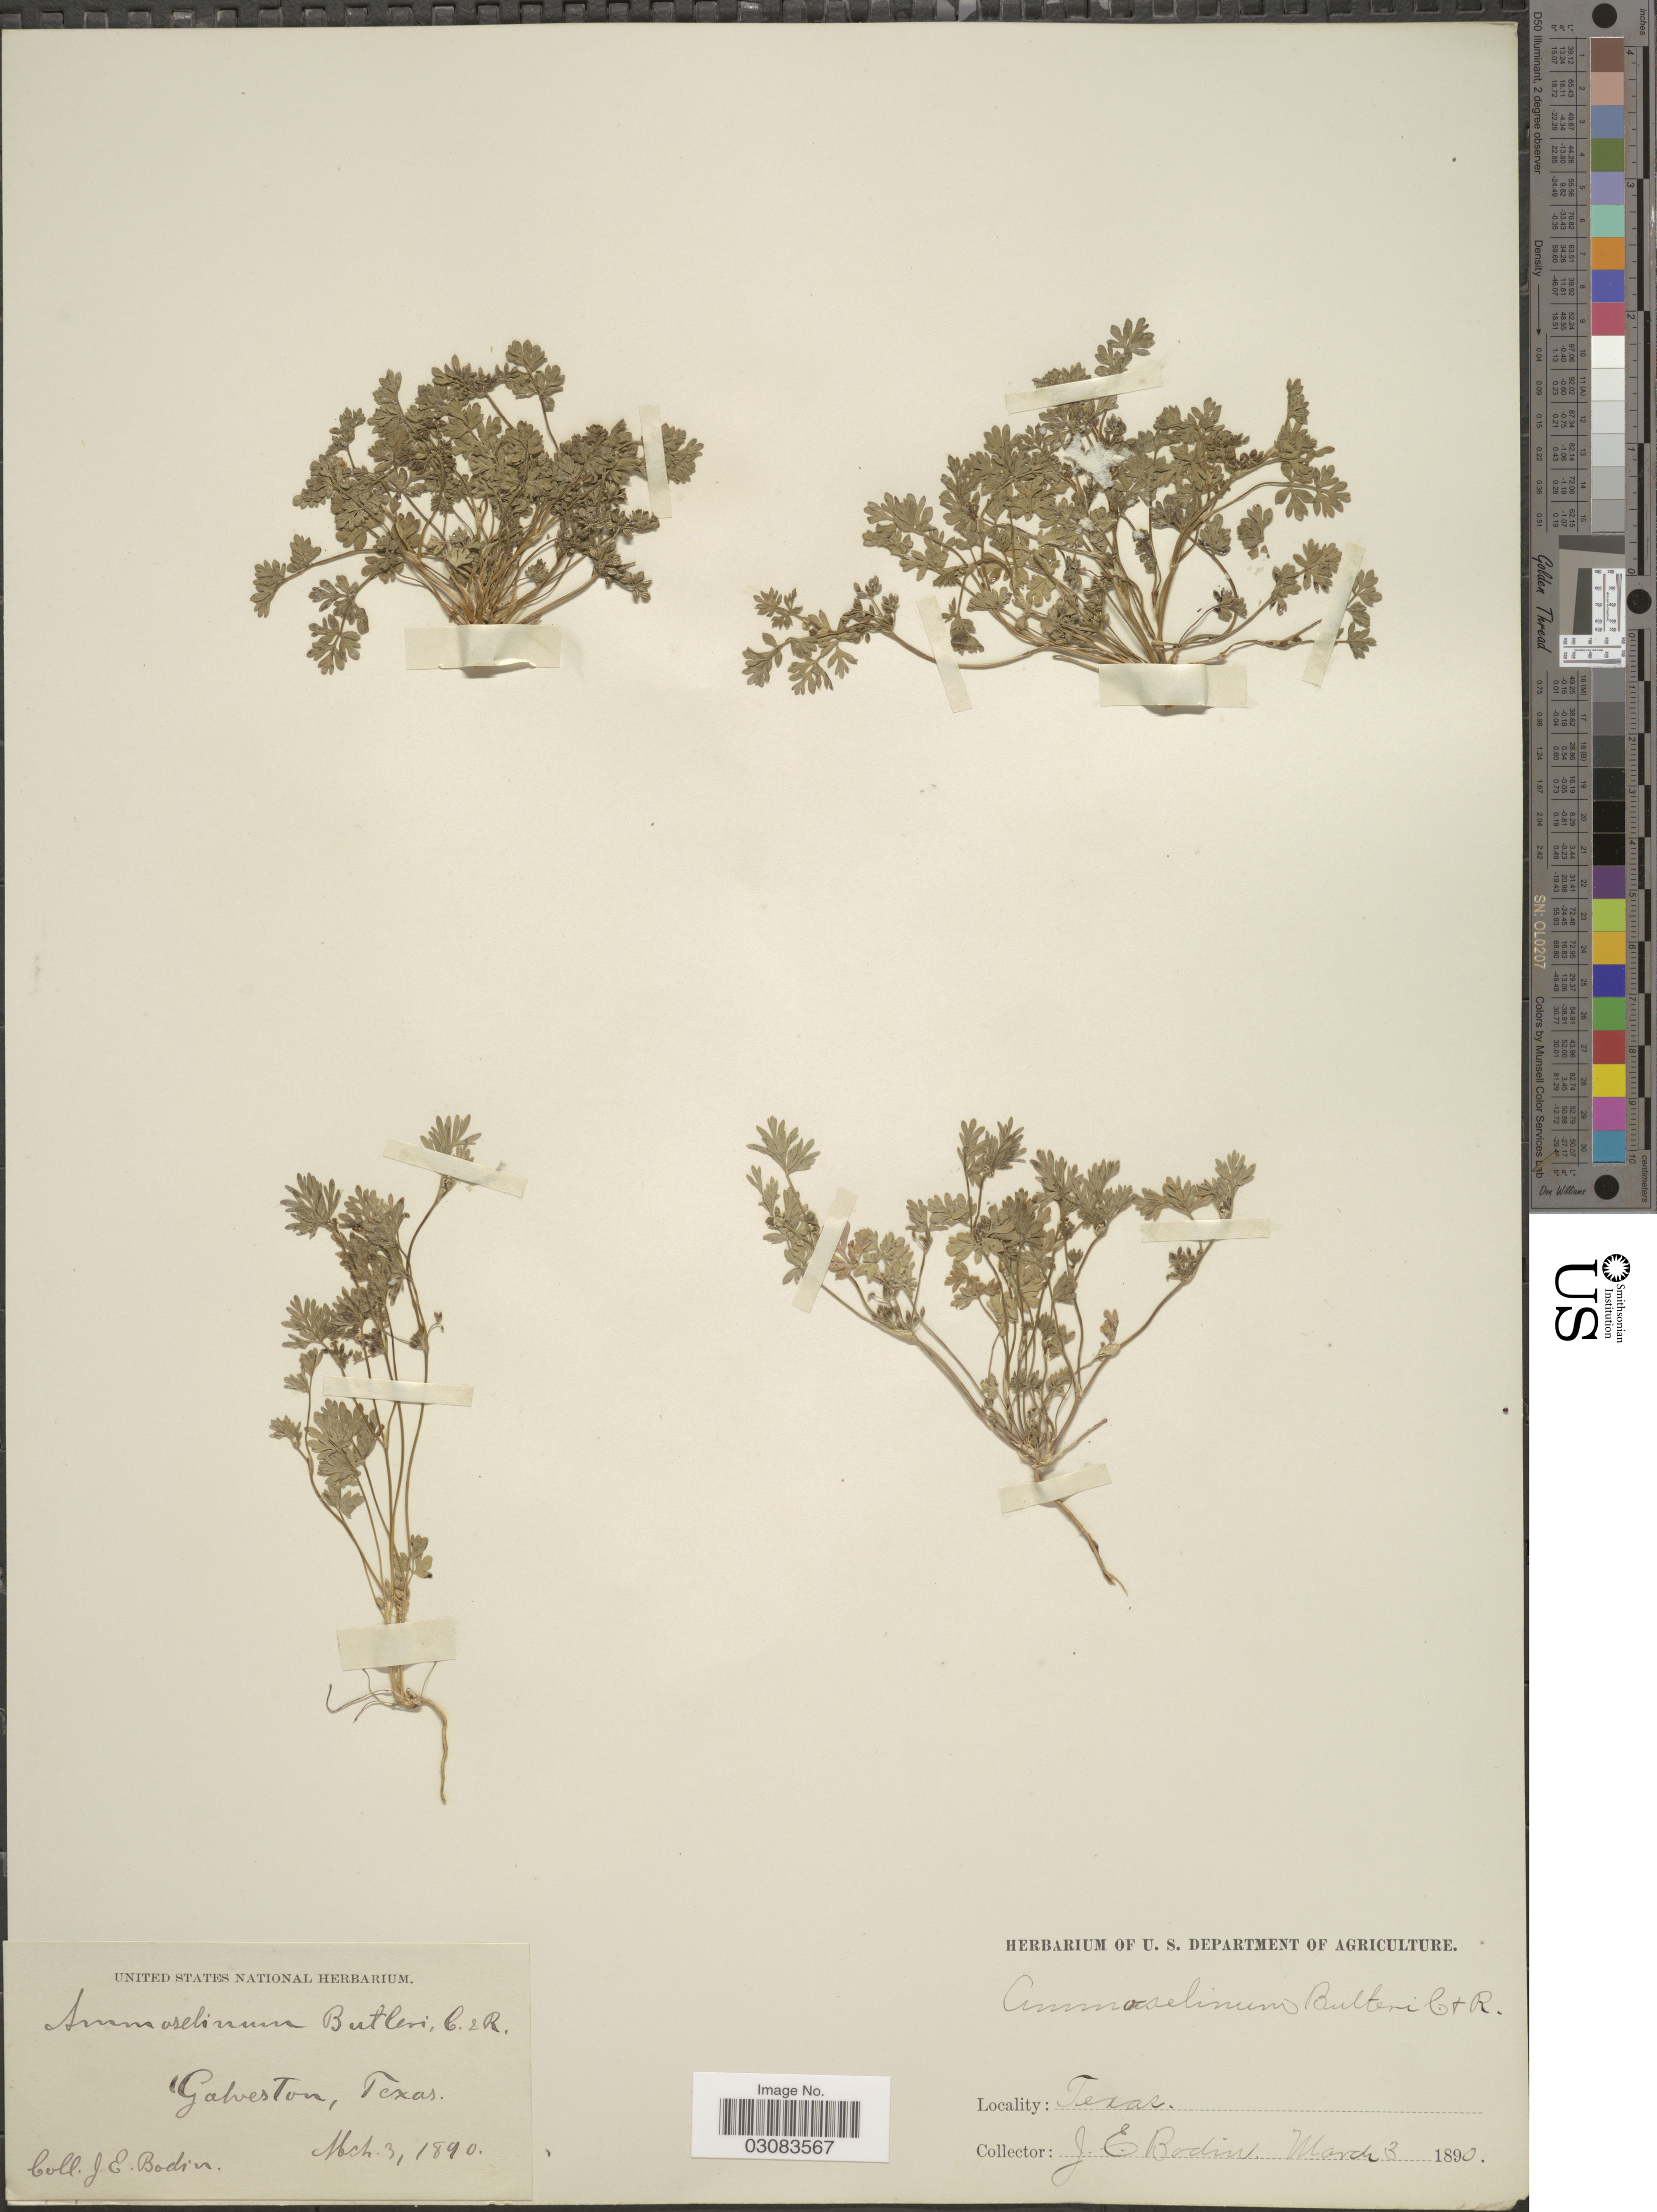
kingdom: Plantae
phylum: Tracheophyta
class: Magnoliopsida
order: Apiales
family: Apiaceae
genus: Ammoselinum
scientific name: Ammoselinum butleri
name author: (Engl.) J.M. Coult. & Rose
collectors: J. E. Bodin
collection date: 1890-03-03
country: United States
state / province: Texas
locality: Galveston.